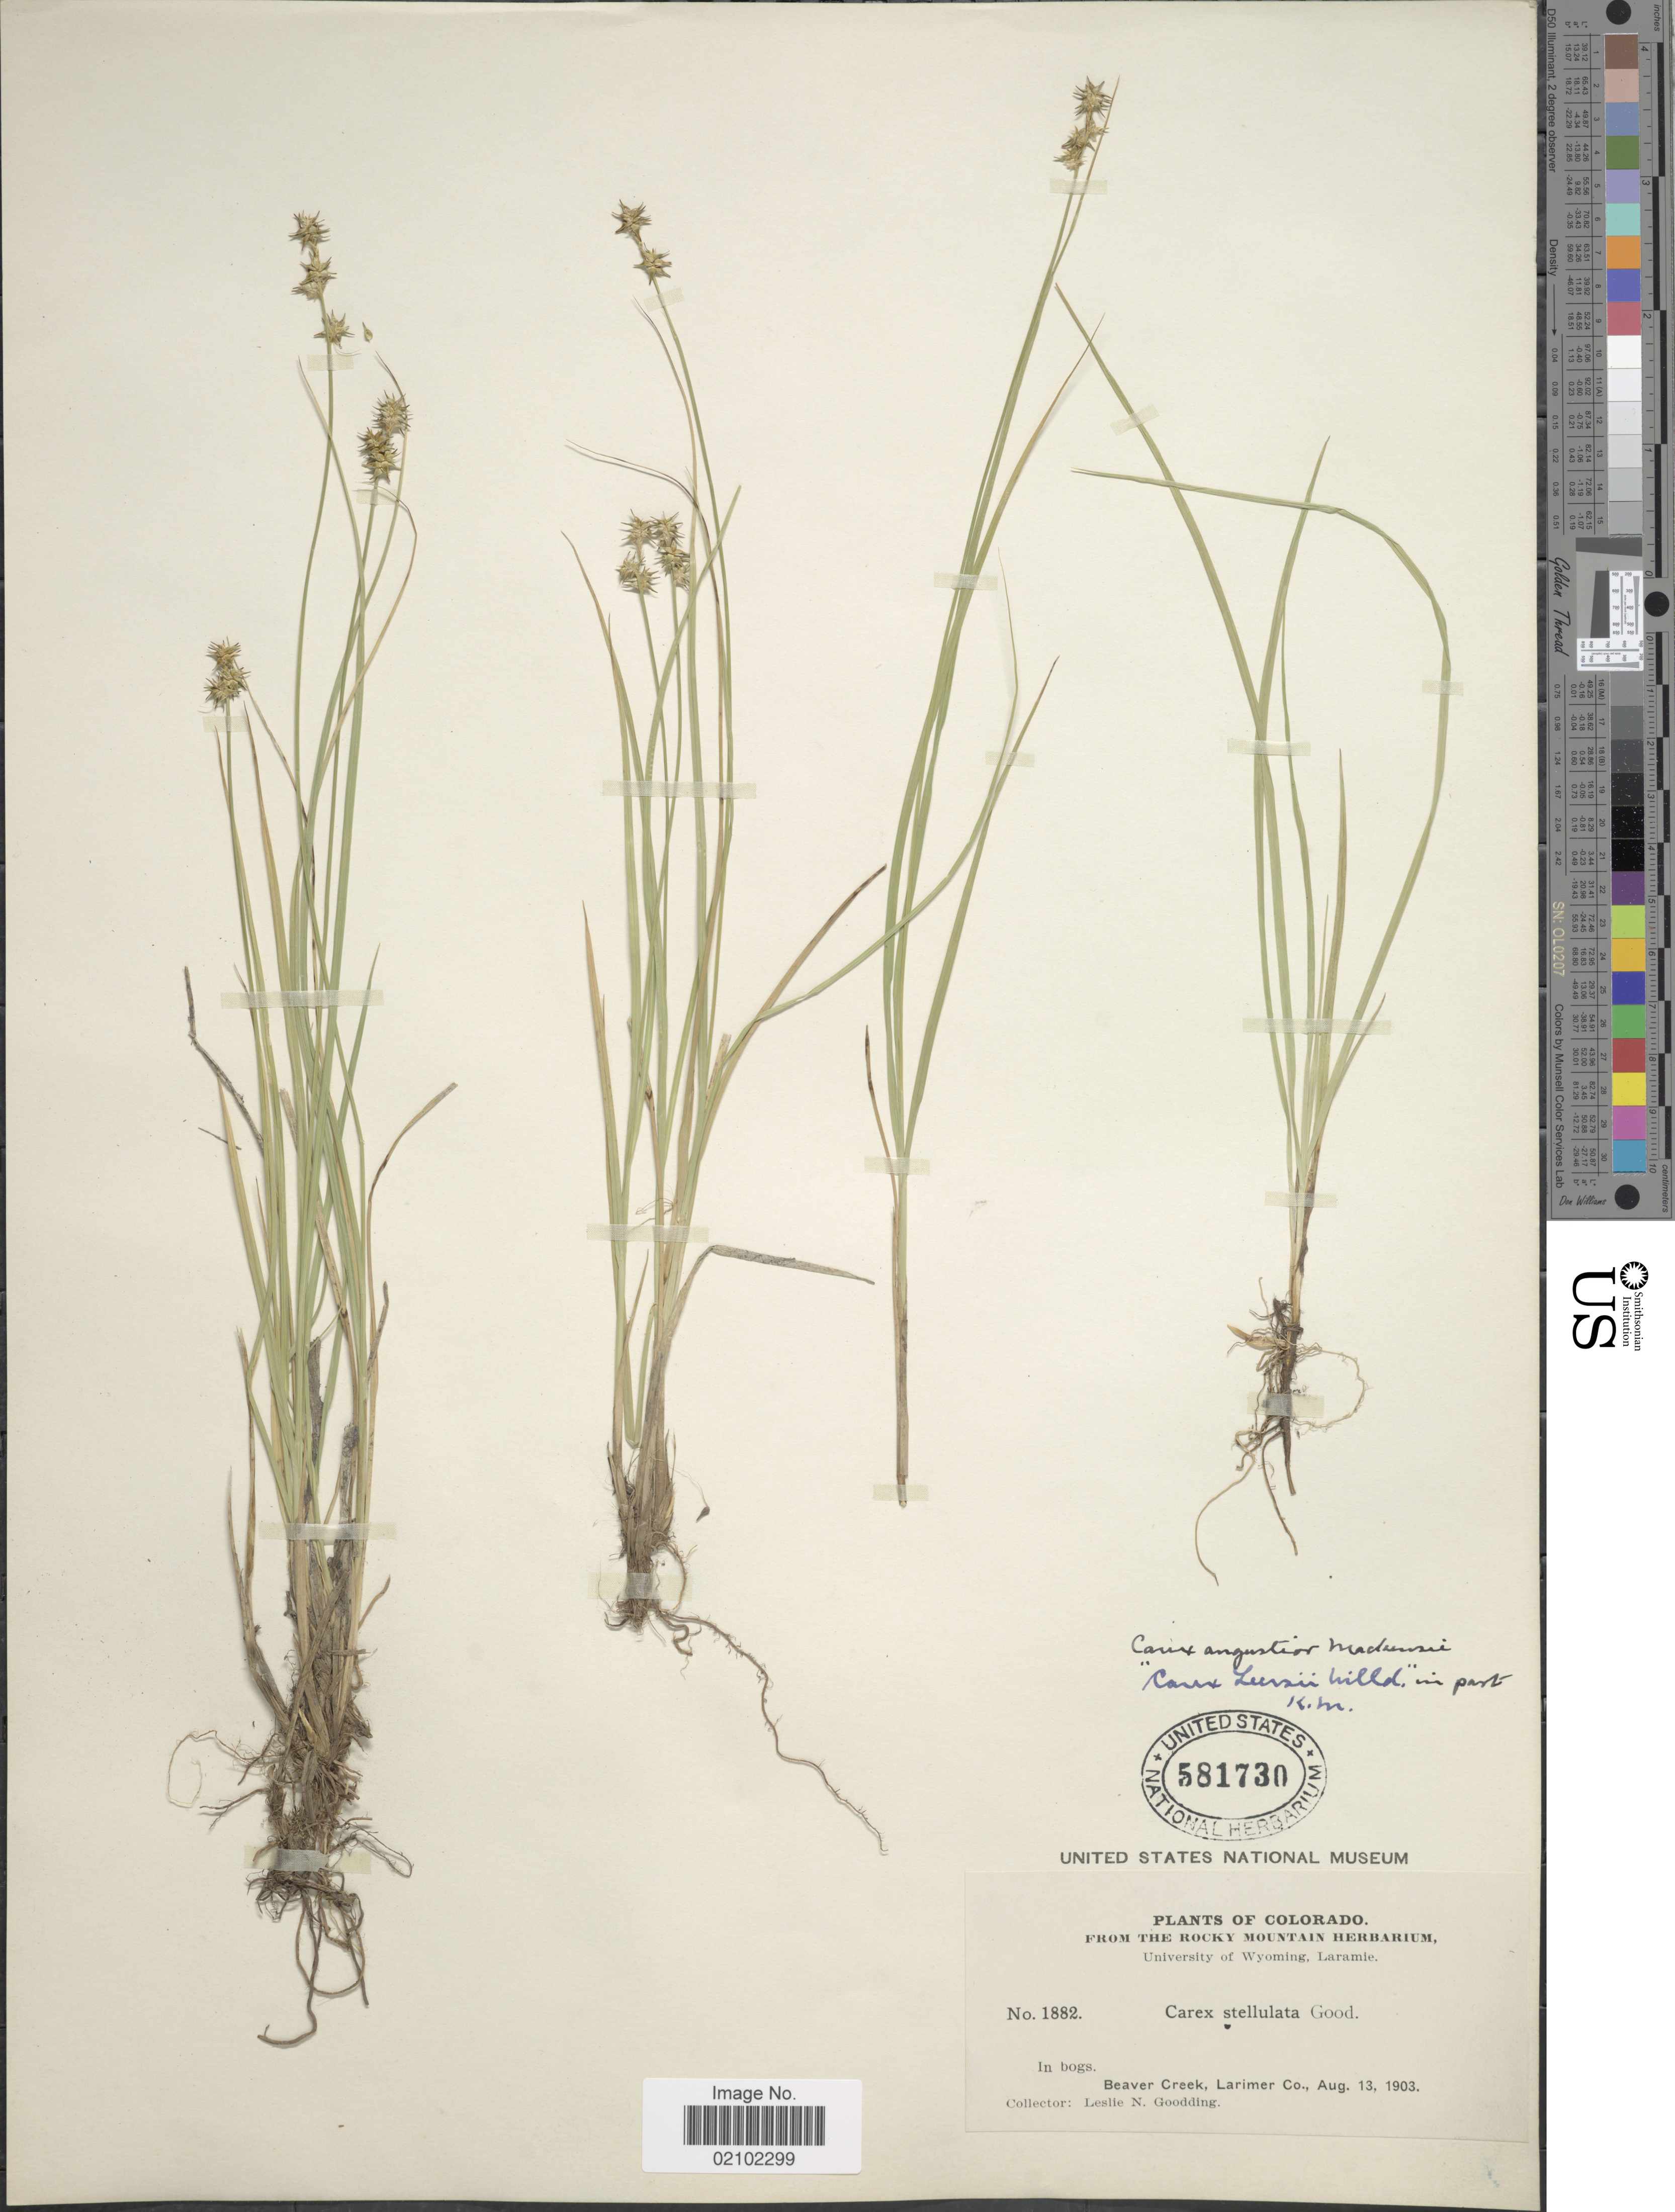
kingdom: Plantae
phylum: Tracheophyta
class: Liliopsida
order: Poales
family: Cyperaceae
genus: Carex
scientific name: Carex echinata subsp. echinata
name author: Murray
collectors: L. N. Goodding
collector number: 1882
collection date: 1903-08-13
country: United States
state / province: Colorado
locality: Beaver Creek, Larimer Co.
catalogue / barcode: US 581730